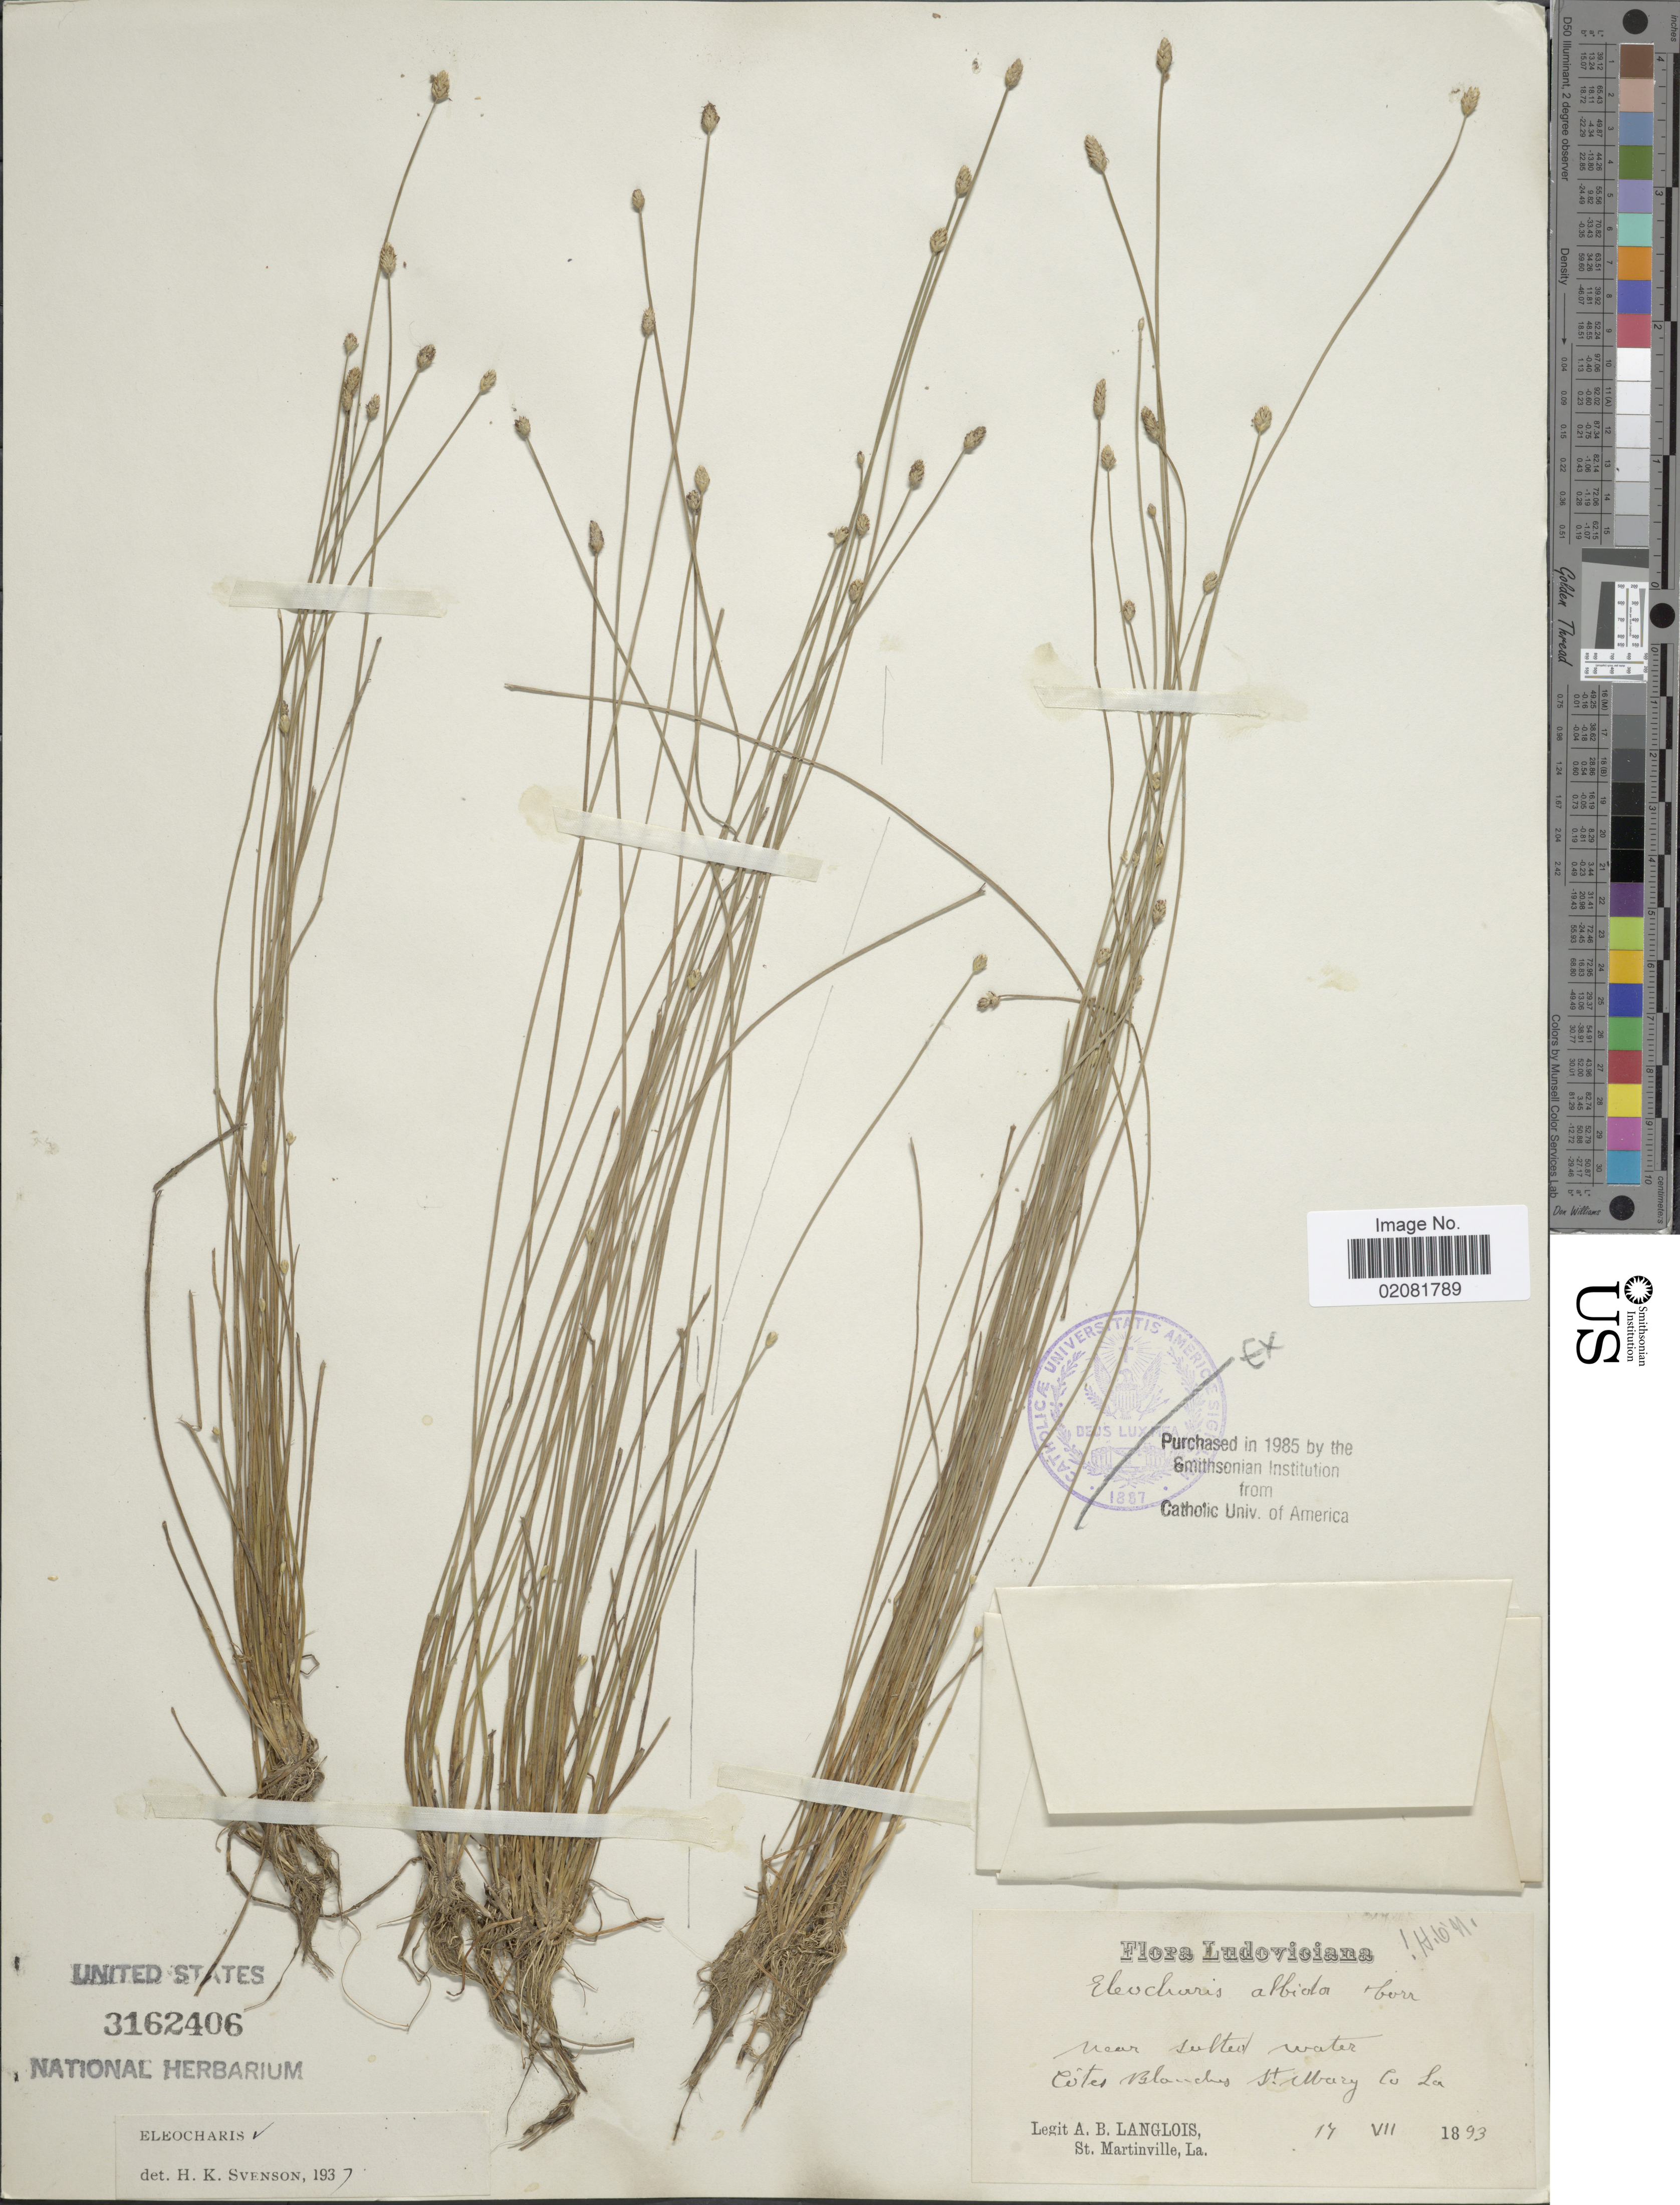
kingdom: Plantae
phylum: Tracheophyta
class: Liliopsida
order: Poales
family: Cyperaceae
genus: Eleocharis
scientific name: Eleocharis albida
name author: Torr.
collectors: A. Langlois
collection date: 1893-07-17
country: United States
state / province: Louisiana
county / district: St. Mary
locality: Near salted water. Cotes Blanches St. Mary Co. La.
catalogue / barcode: US 3162406